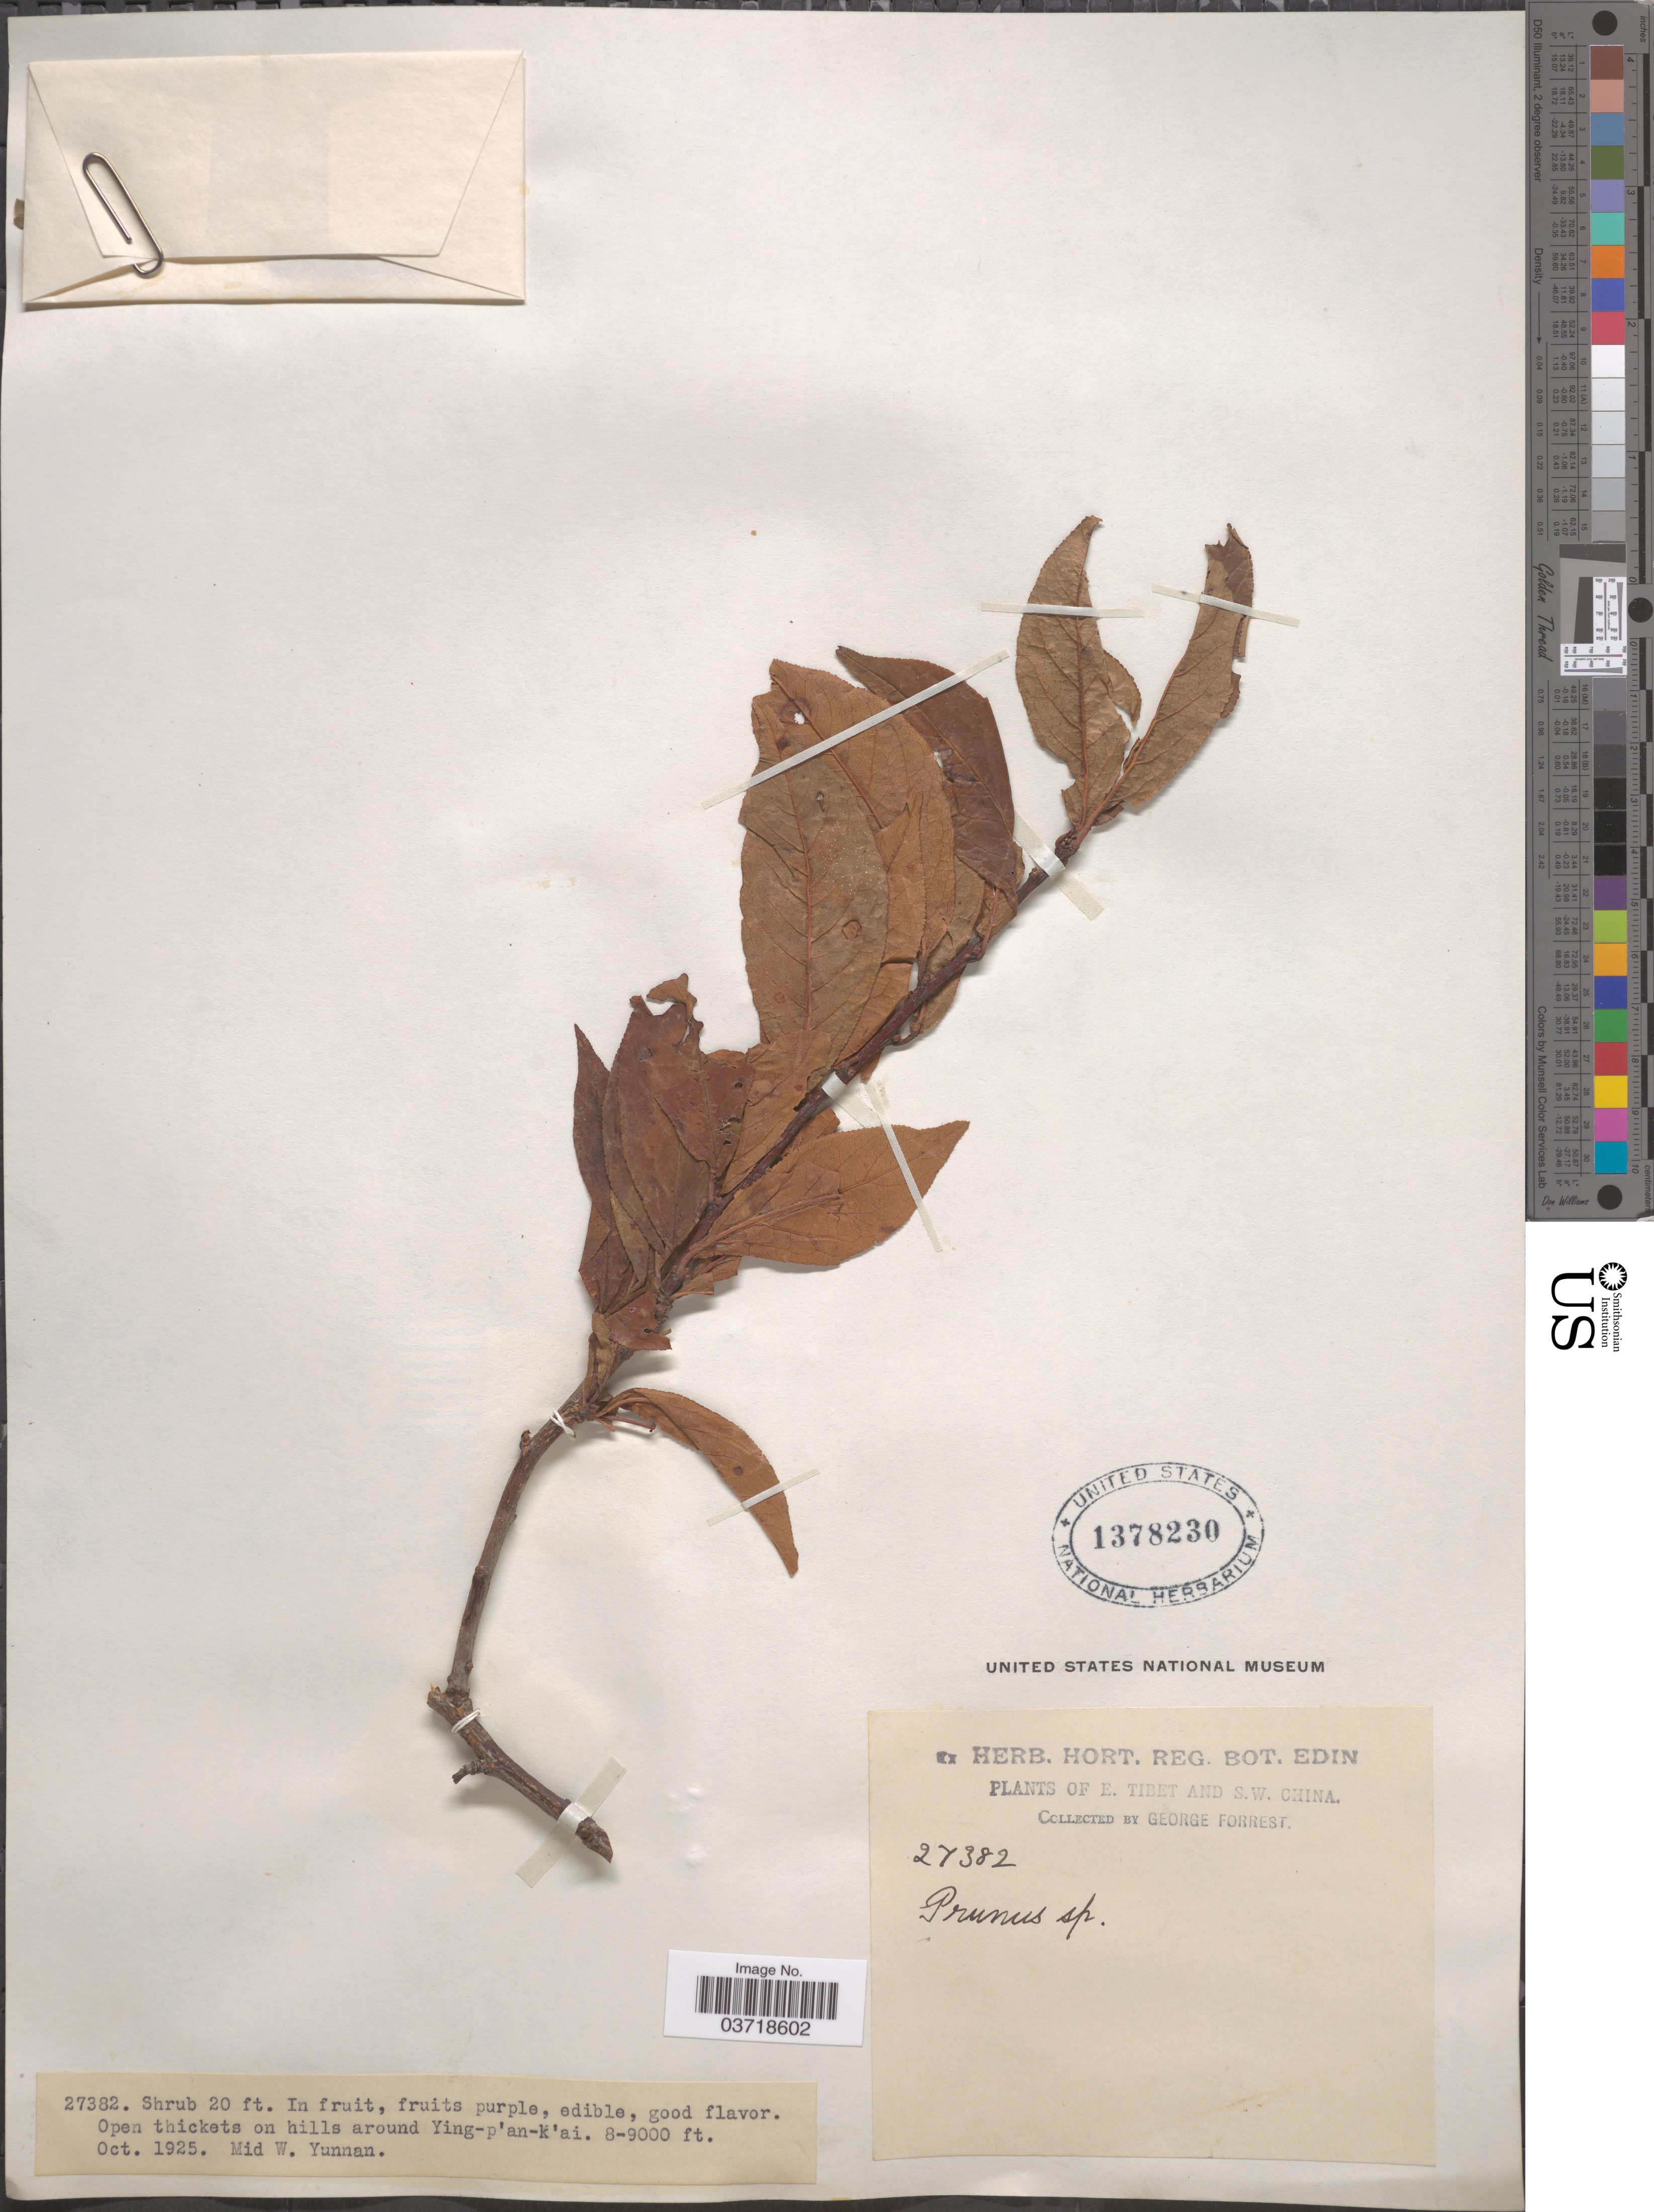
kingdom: Plantae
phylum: Tracheophyta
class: Magnoliopsida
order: Rosales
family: Rosaceae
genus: Prunus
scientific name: Prunus sp.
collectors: G. Forrest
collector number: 27382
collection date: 1925-10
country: China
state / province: Yunnan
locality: S.W. China. On hills around Ying-p'an-k'ai. Mid W. Yunnan.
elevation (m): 2438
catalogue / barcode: US 1378230